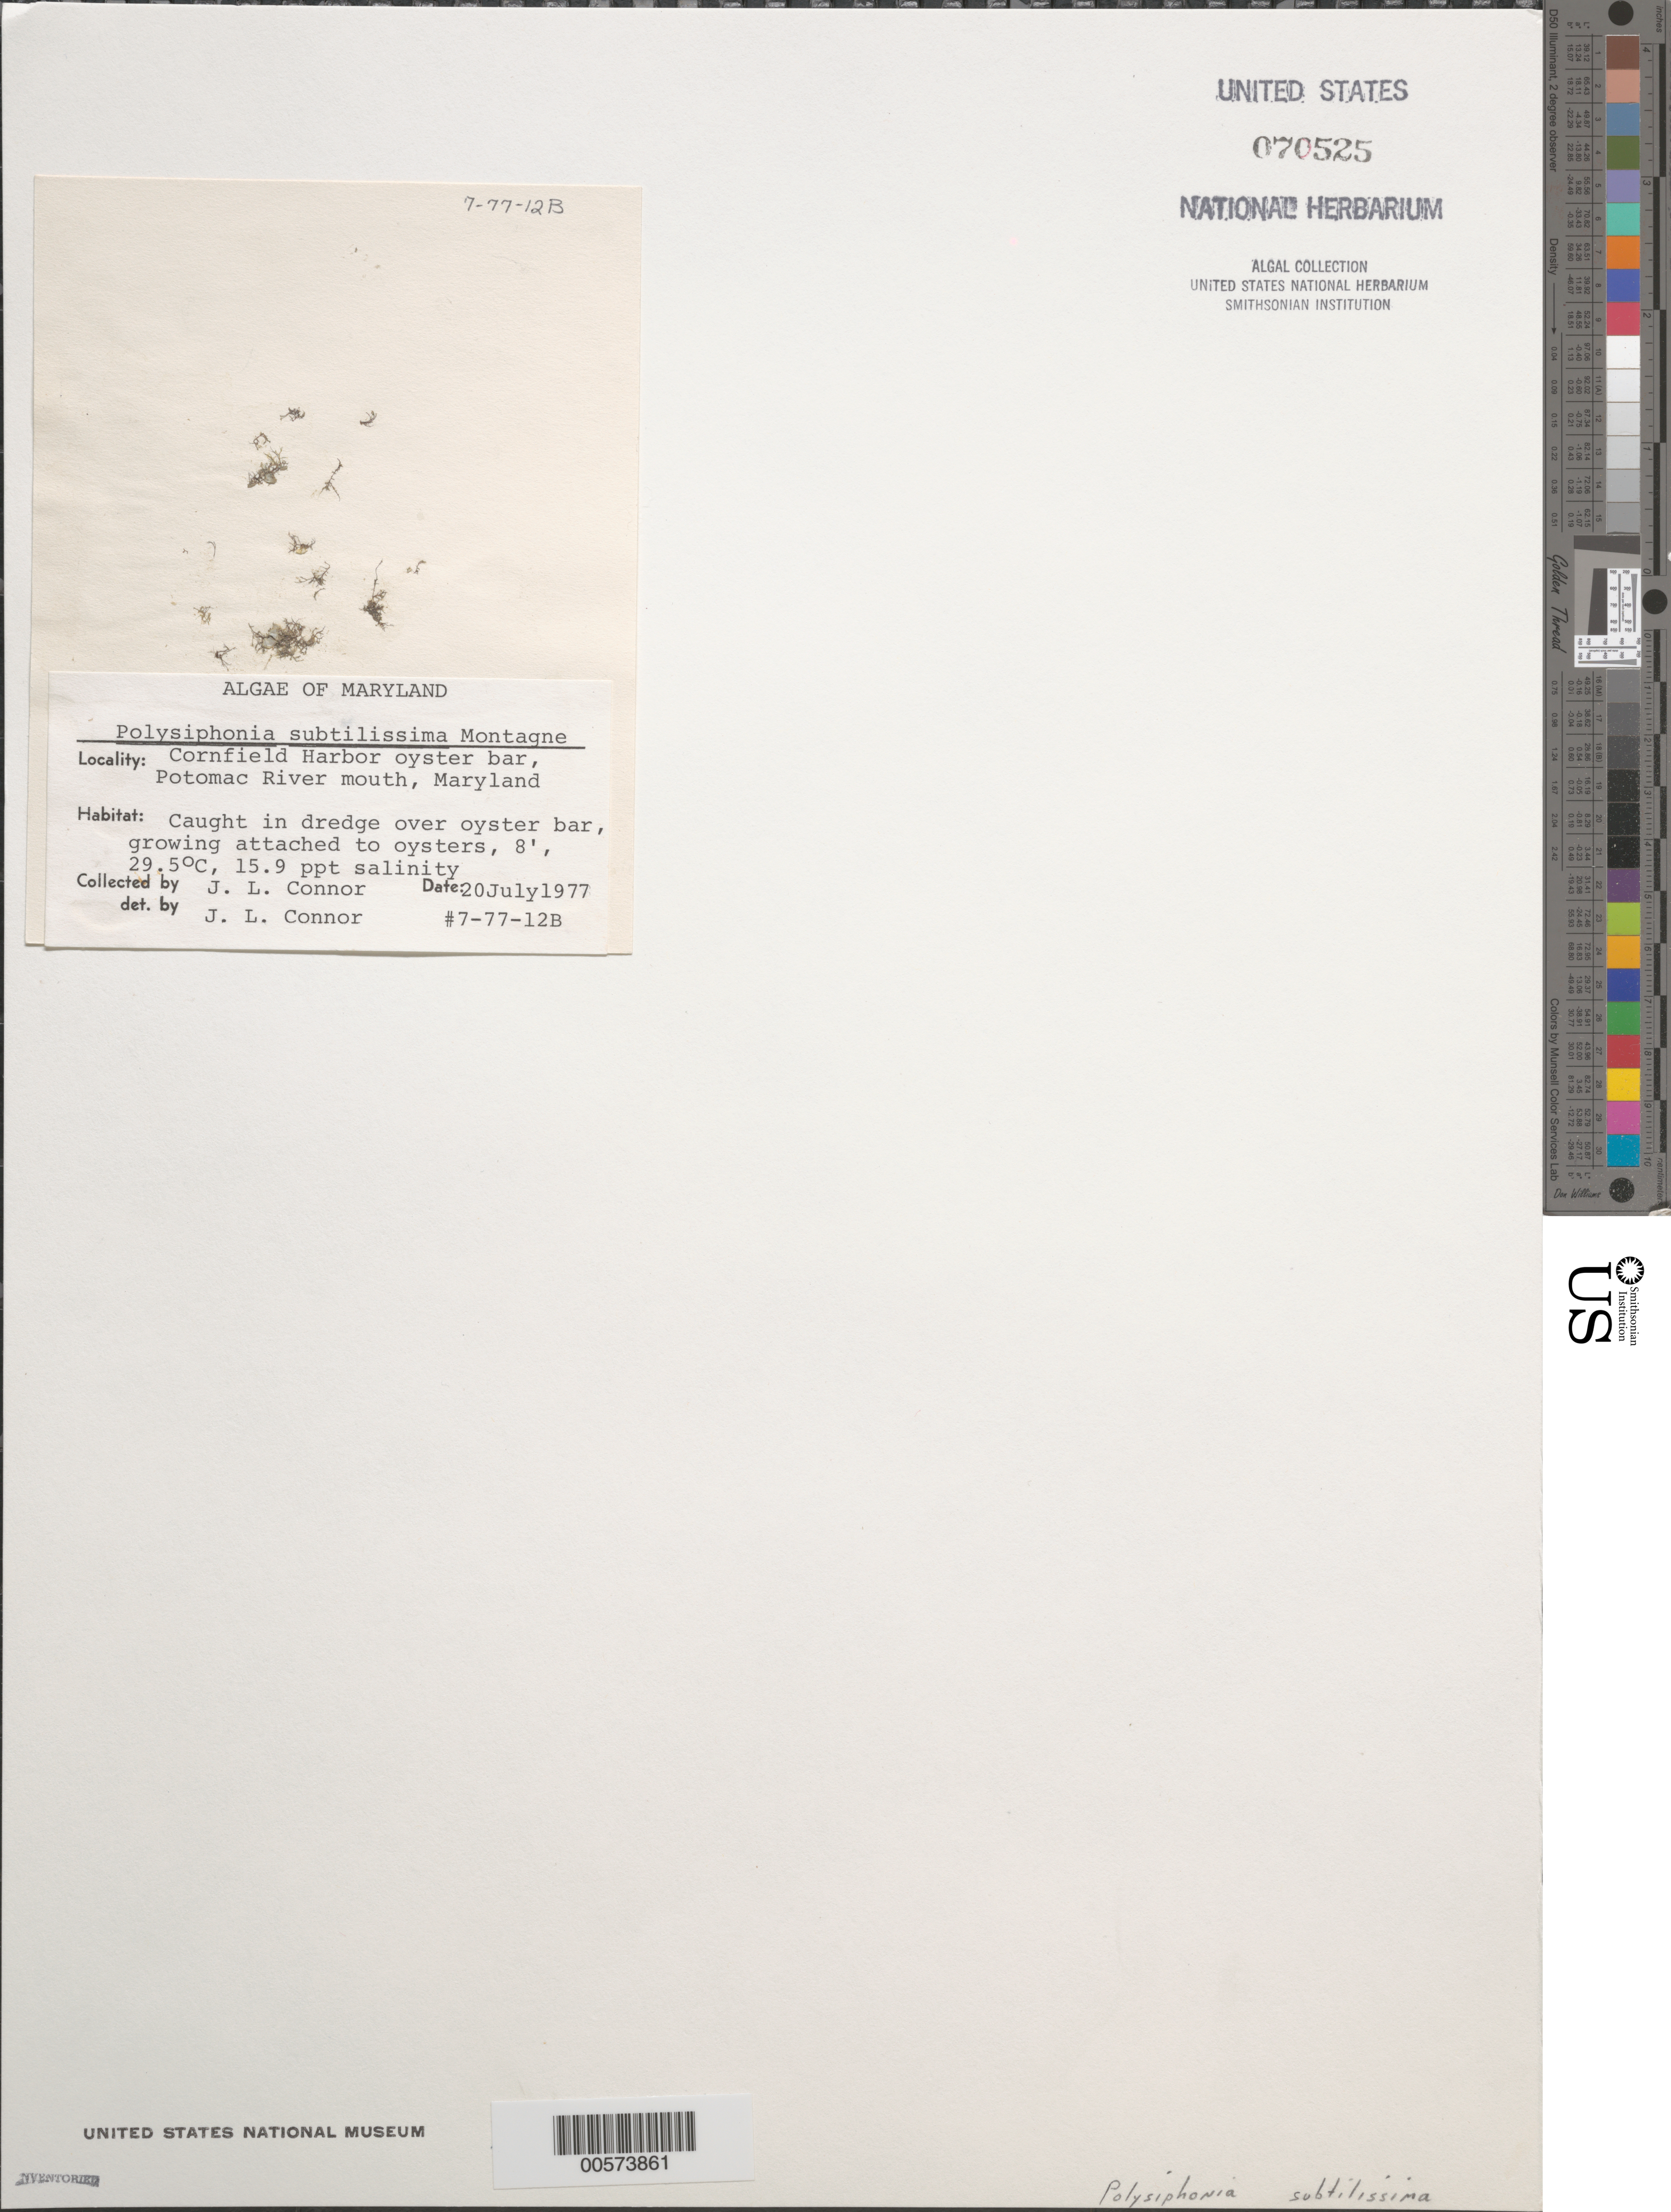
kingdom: Plantae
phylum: Rhodophyta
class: Florideophyceae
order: Ceramiales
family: Rhodomelaceae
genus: Polysiphonia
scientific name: Polysiphonia subtilissima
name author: Mont.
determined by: Connor, J. L.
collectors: J. Connor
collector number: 7-77-12b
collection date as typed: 20 Jul 1977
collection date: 1977-07-20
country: United States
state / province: Maryland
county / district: St. Mary's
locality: Cornfield Harbor Oyster Bar, Potomac River mouth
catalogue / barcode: US 70525